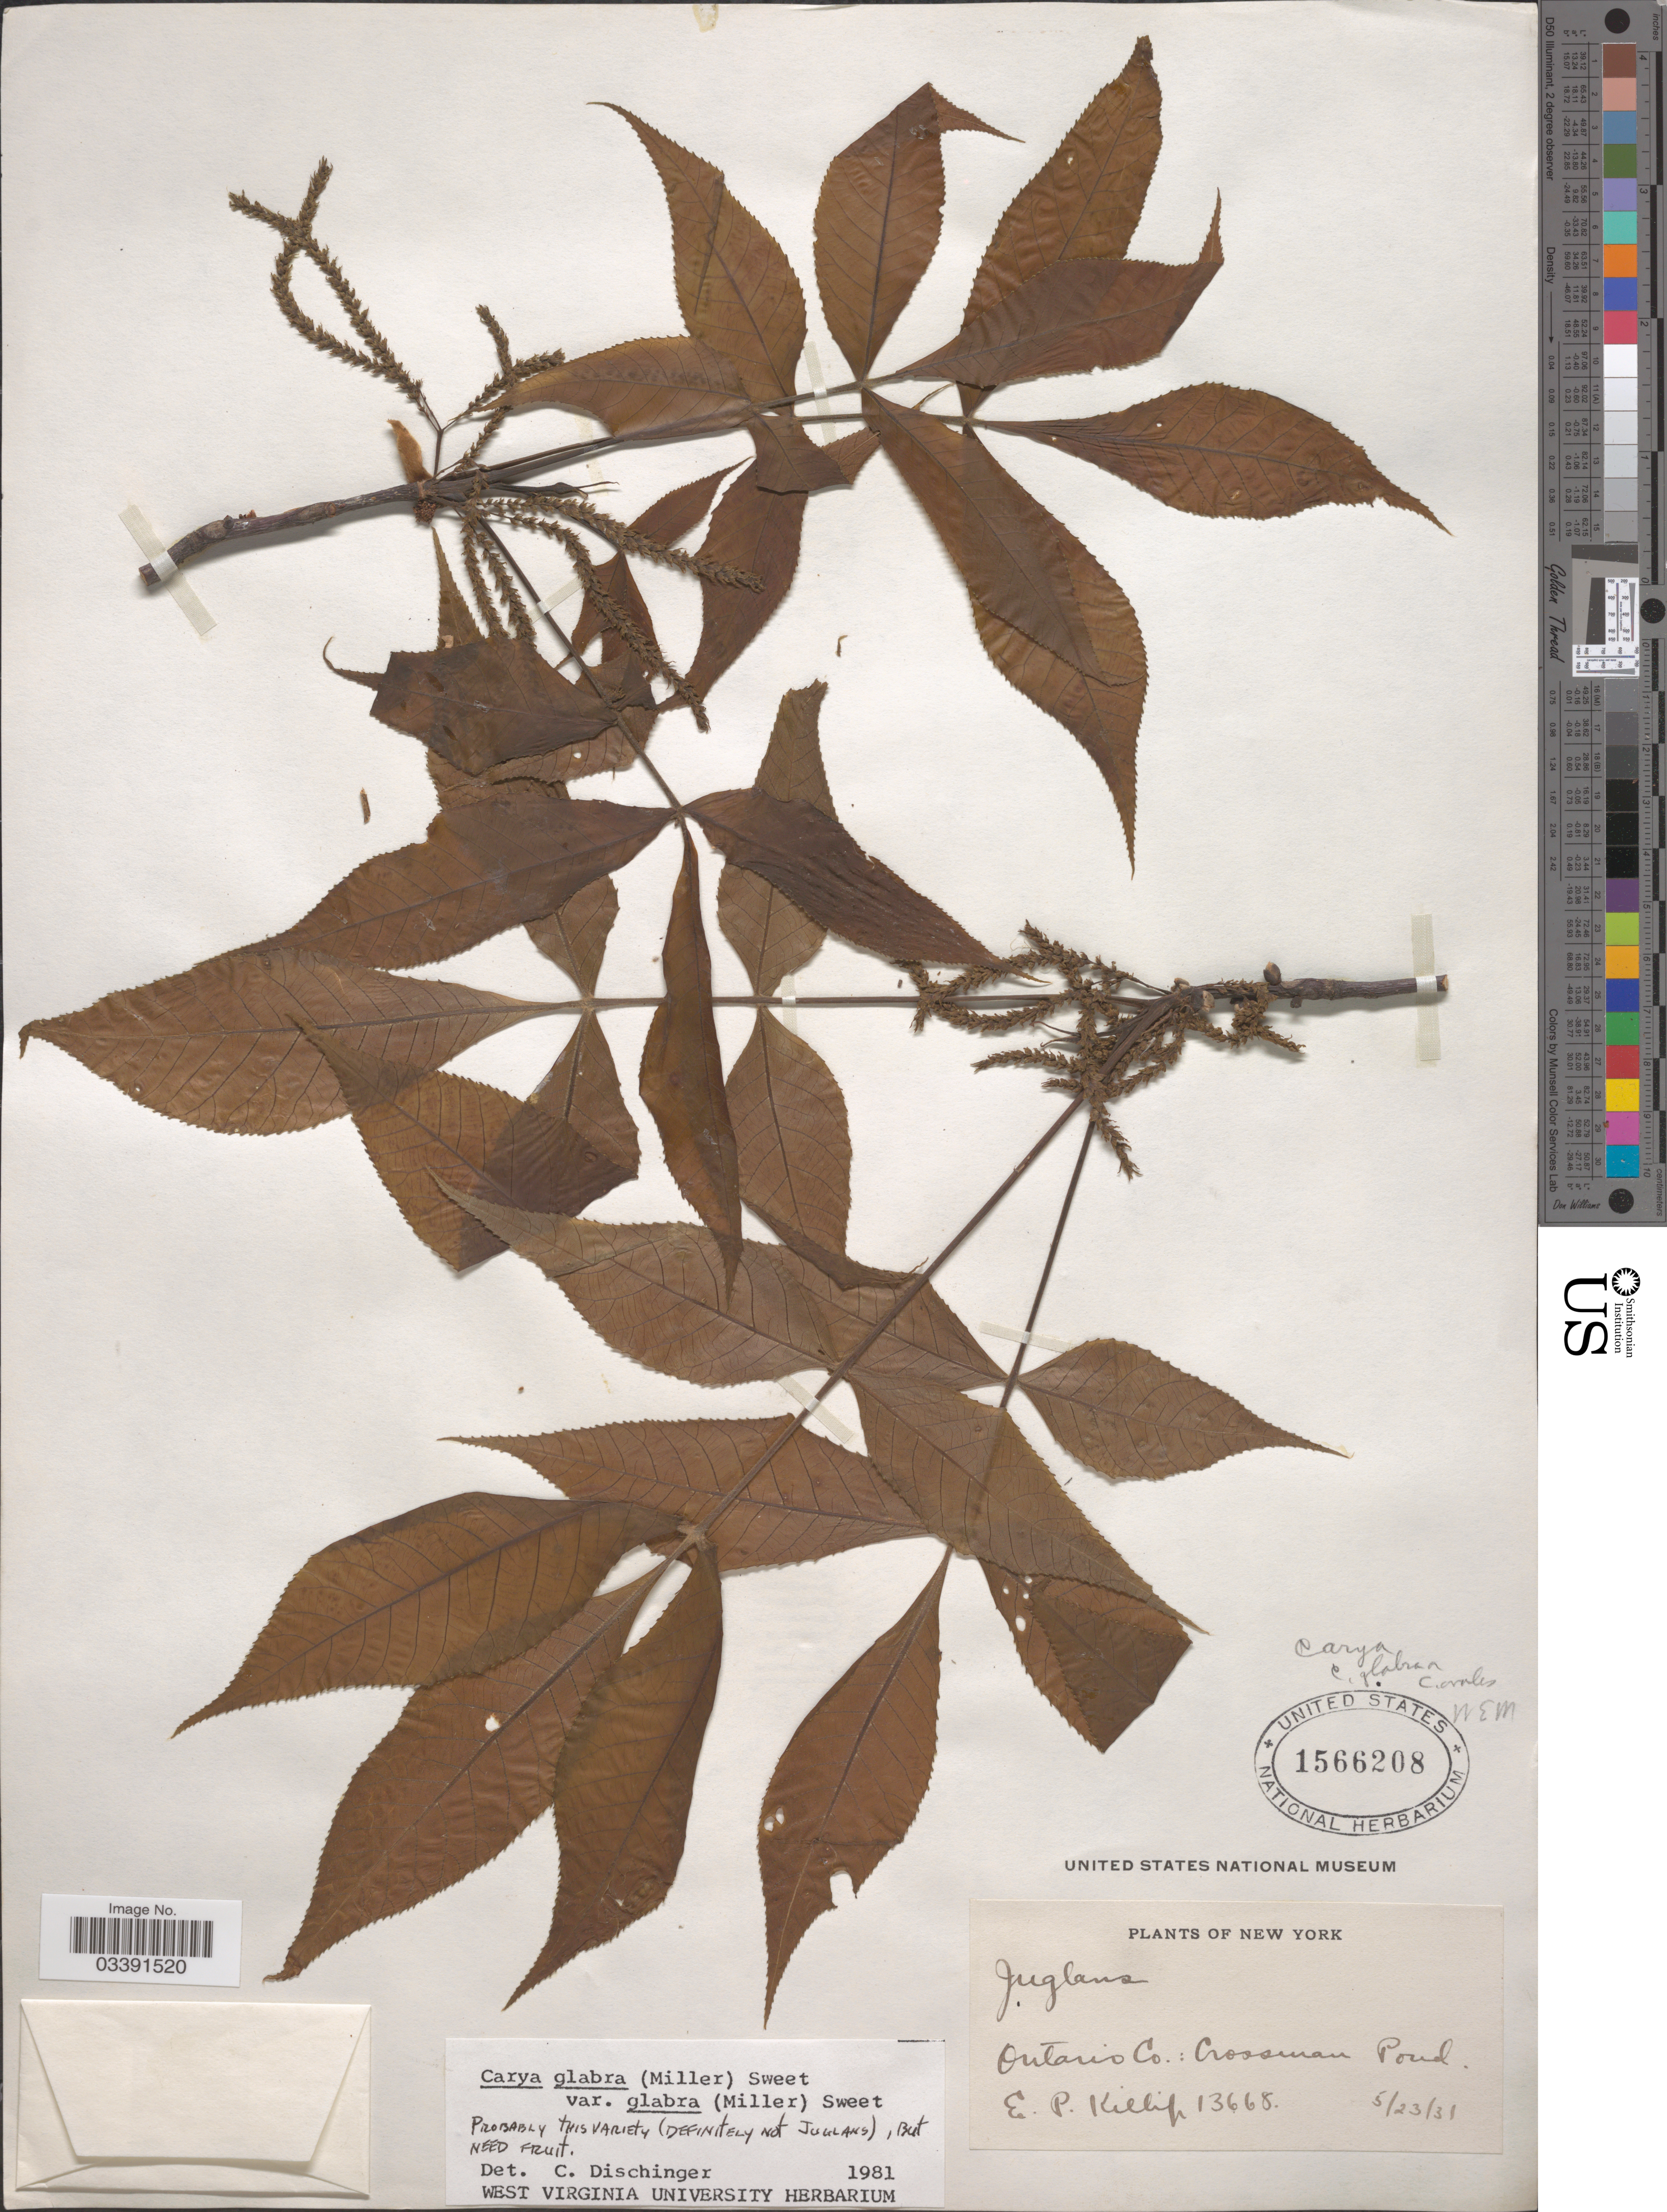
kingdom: Plantae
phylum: Tracheophyta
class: Magnoliopsida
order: Fagales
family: Juglandaceae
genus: Carya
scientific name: Carya glabra var. glabra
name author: (Mill.) Sweet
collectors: E. P. Killip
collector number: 13668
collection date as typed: Transcribed d/m/y: 23/5/31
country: United States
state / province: New York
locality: Ontario Co.: Crossman Pond.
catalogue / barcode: US 1566208